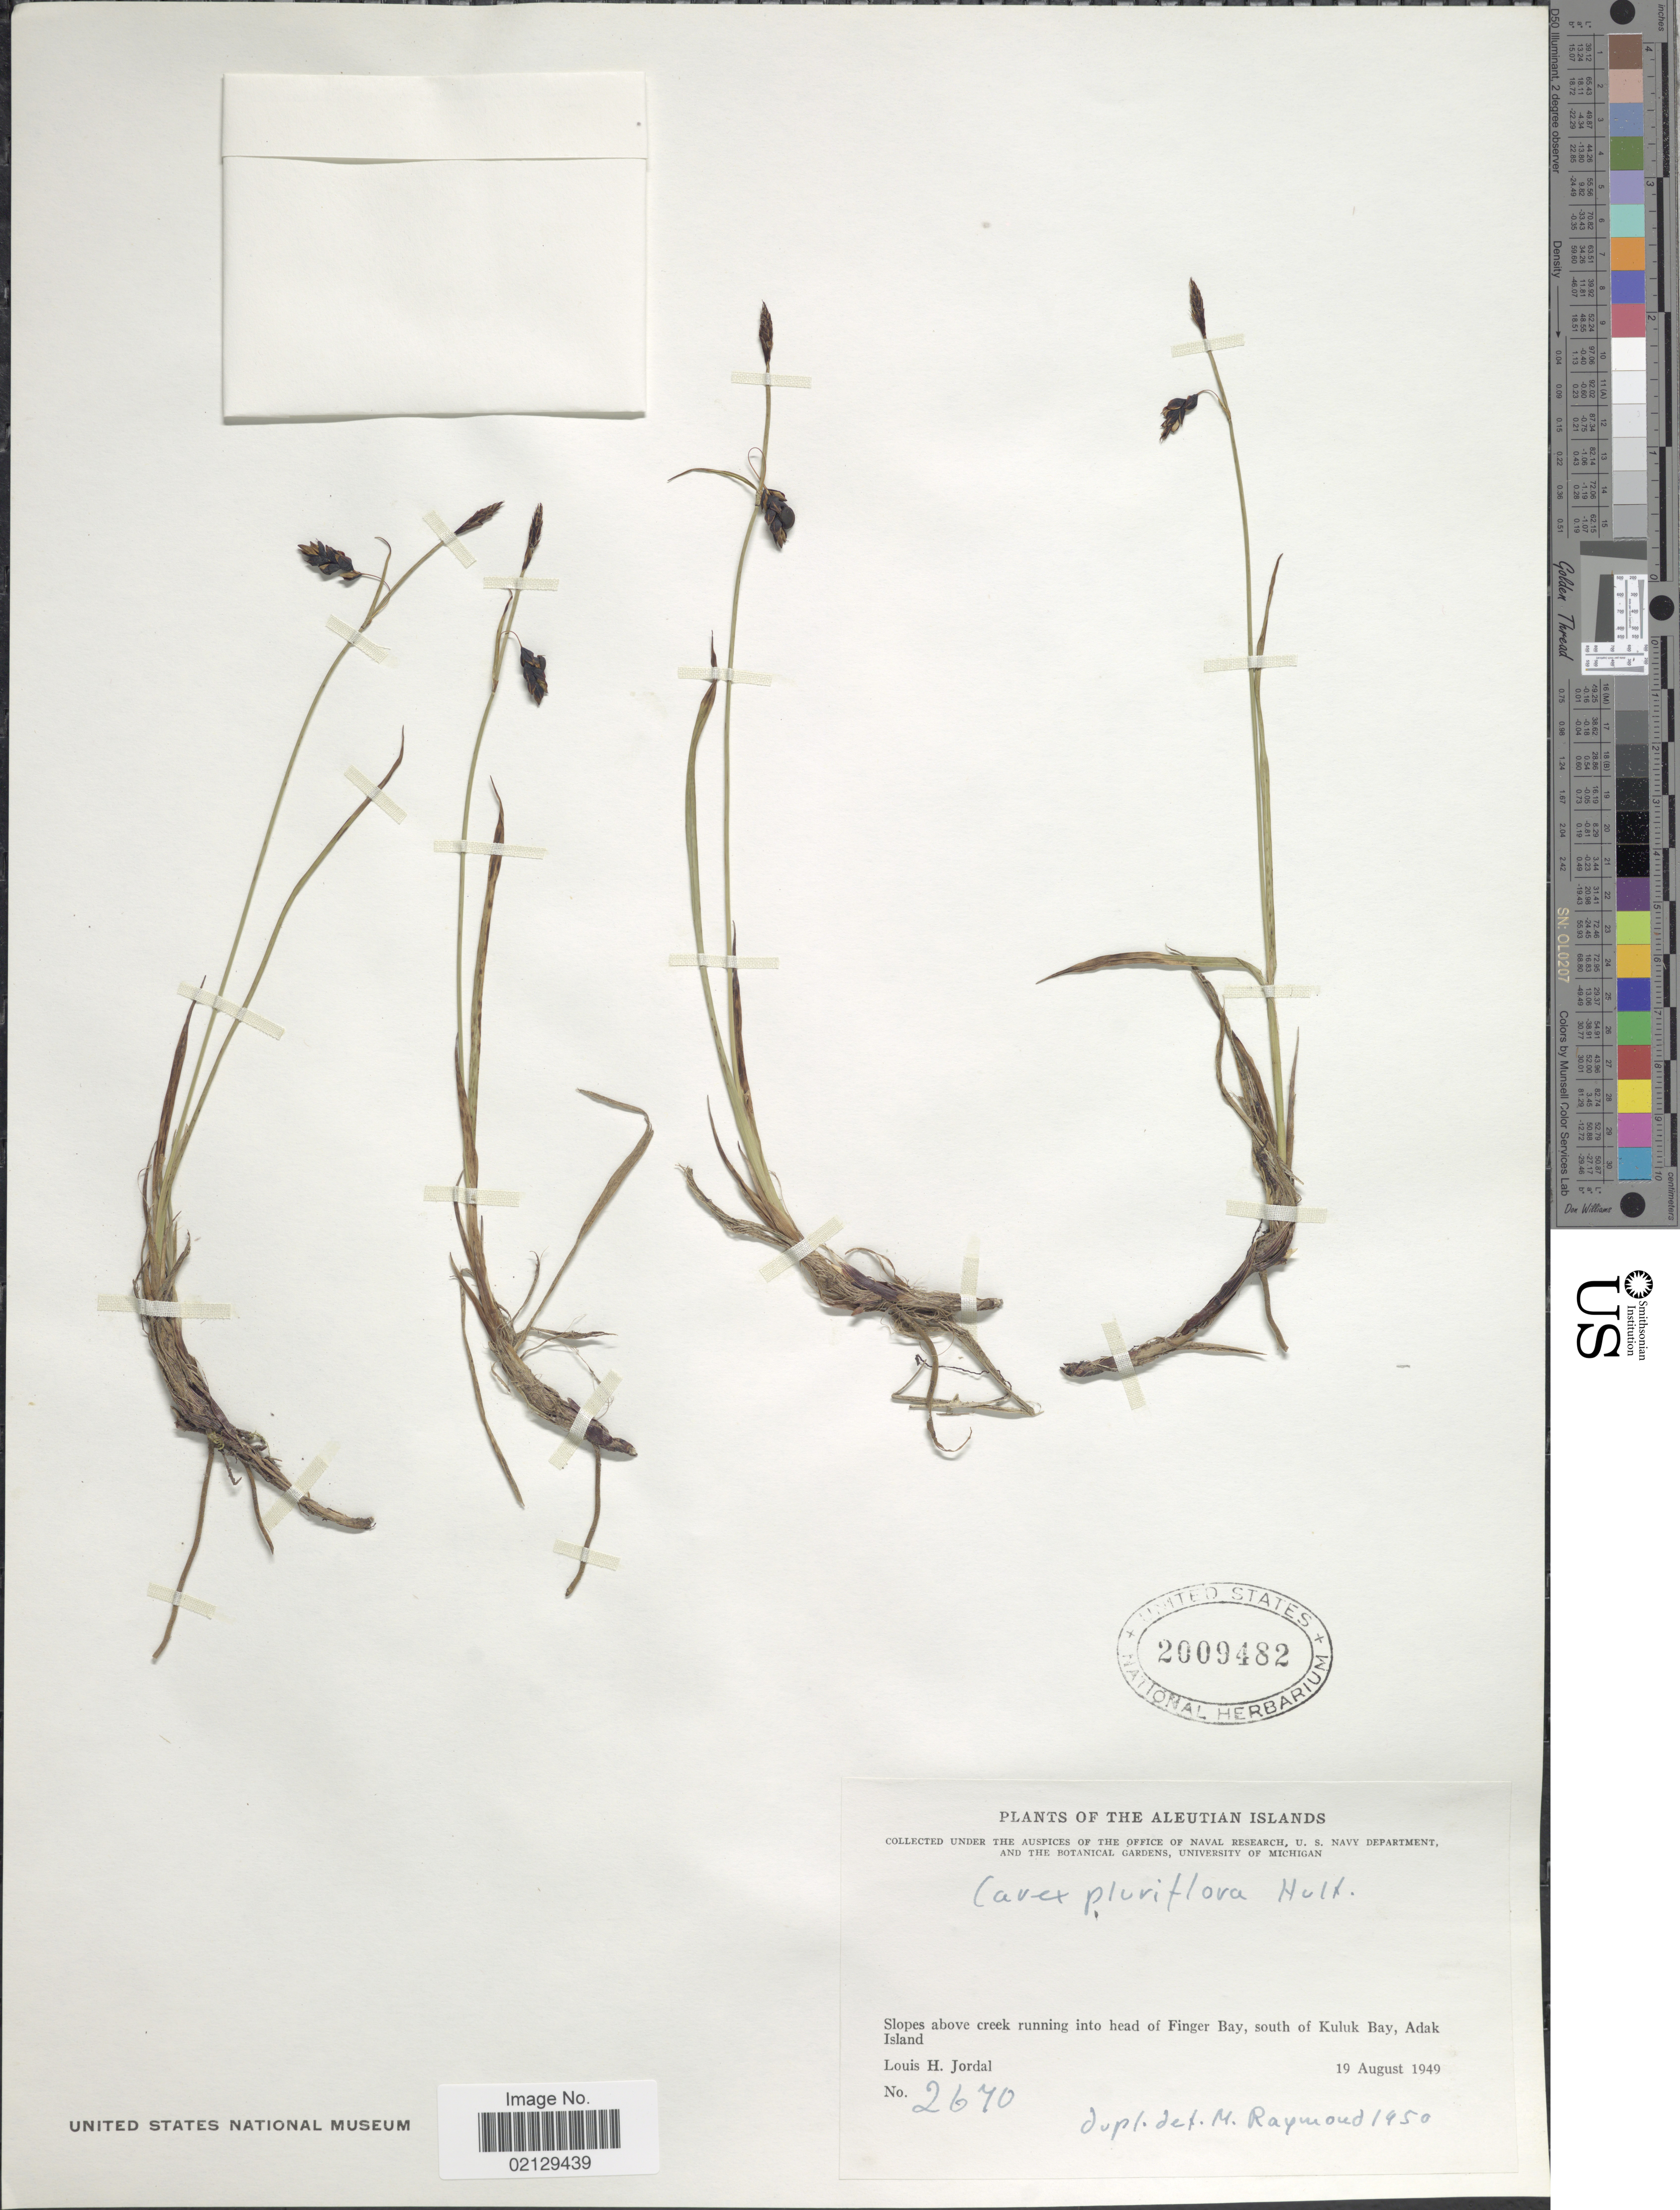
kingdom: Plantae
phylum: Tracheophyta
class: Liliopsida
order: Poales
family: Cyperaceae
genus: Carex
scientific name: Carex pluriflora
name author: Hultén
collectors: L. Jordal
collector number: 2670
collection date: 1949-08-19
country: United States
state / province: Alaska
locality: The Aleutian Islands, Slopes above Creek running into head of Finger Bay, south of Kuluk Bay, Adak Island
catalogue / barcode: US 2009482